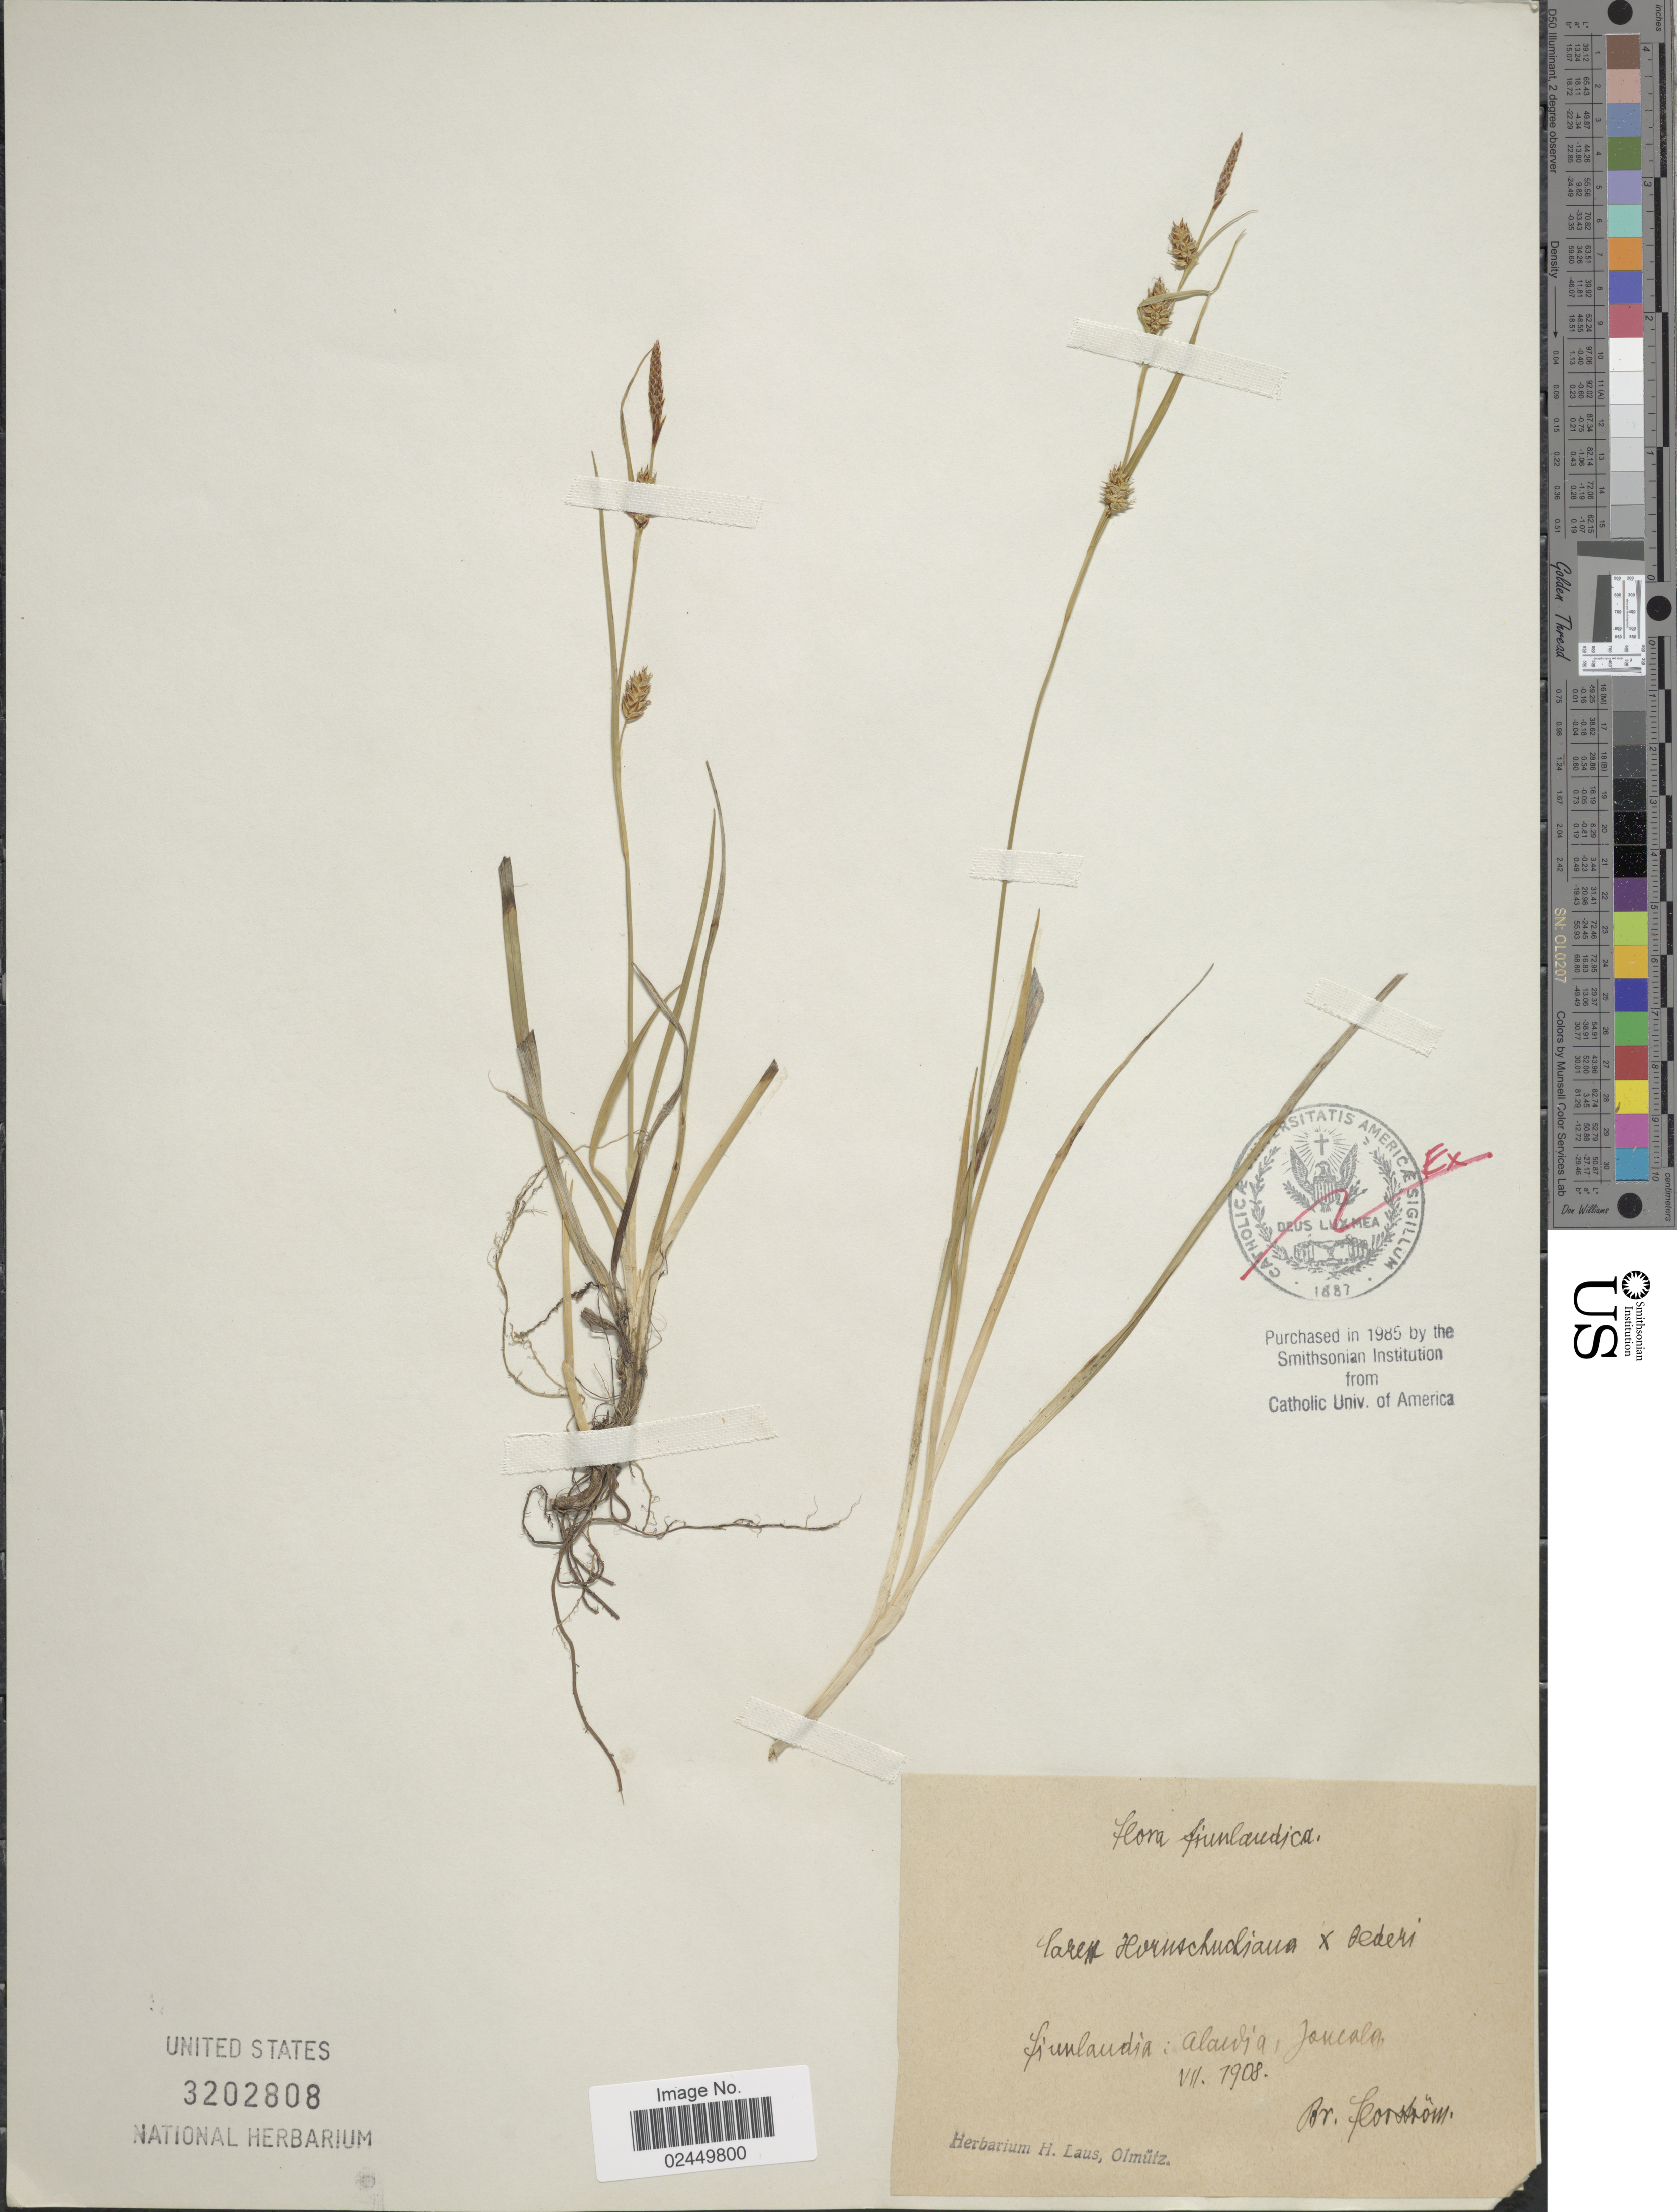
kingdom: Plantae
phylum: Tracheophyta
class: Liliopsida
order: Poales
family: Cyperaceae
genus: Carex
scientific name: Carex hostiana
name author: DC.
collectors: B. Florström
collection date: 1908-07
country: Finland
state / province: Ahvenanmaa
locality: Jomala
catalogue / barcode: US 3202808